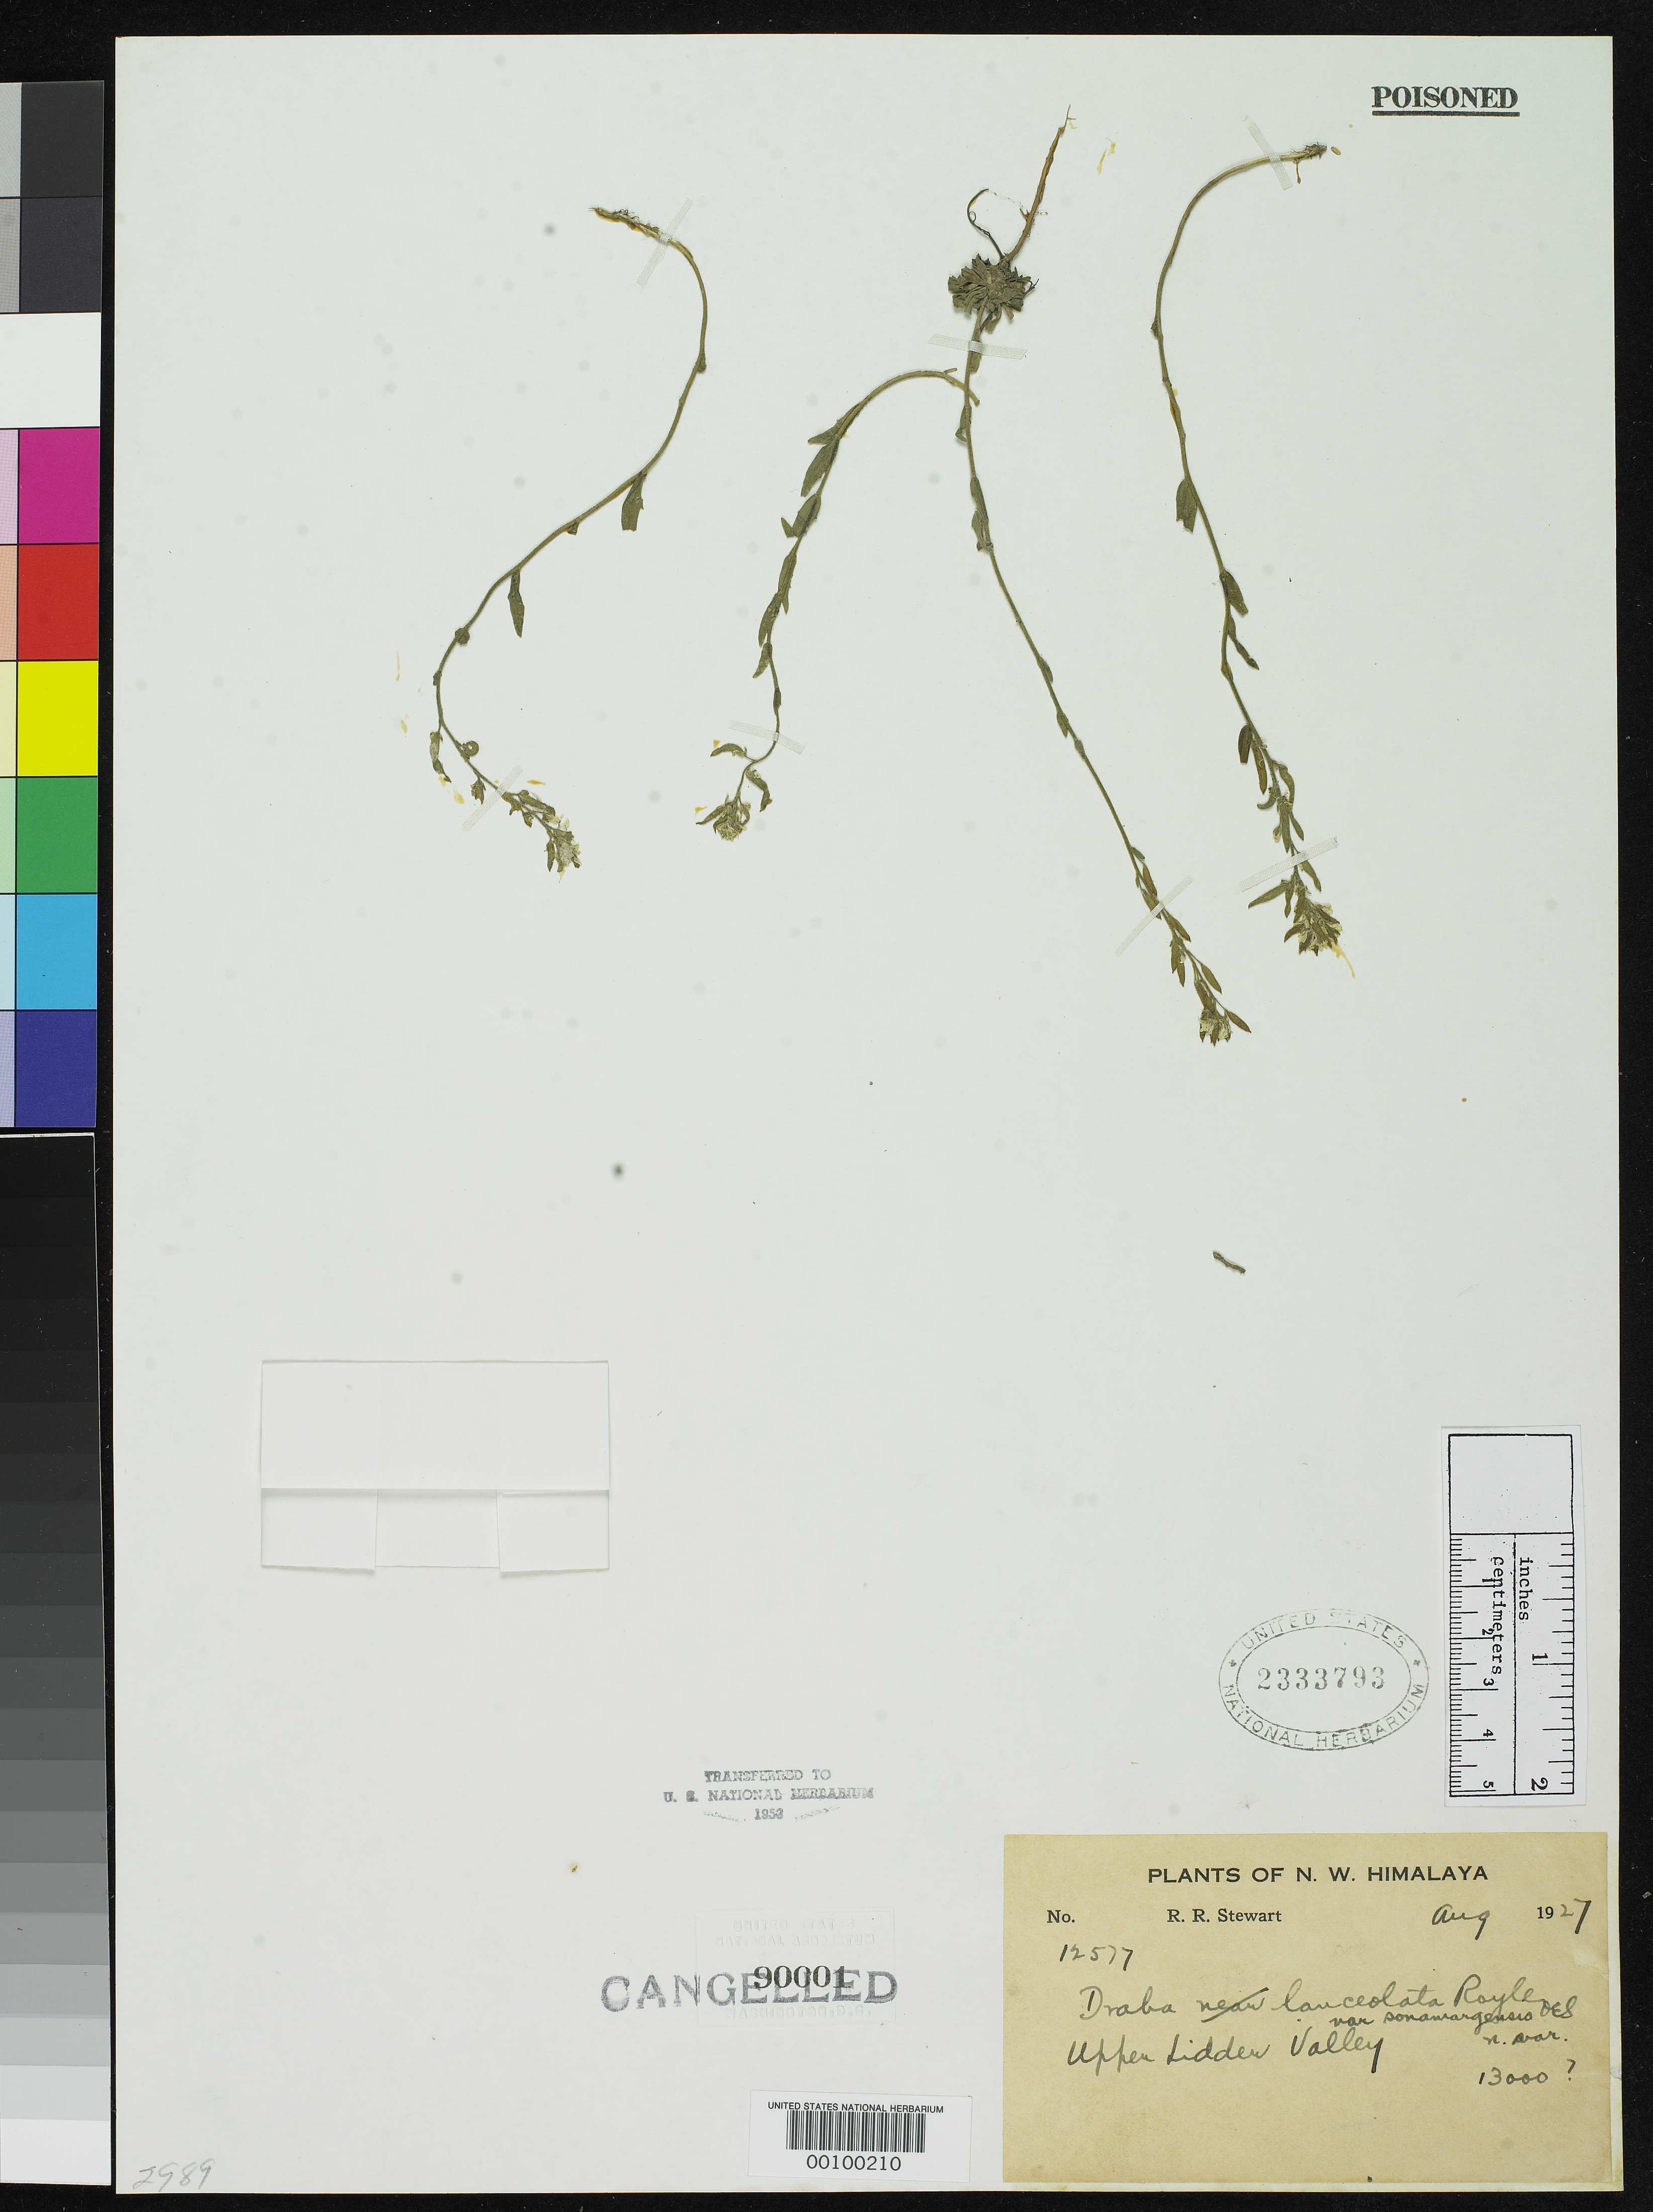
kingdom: Plantae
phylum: Tracheophyta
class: Magnoliopsida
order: Brassicales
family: Brassicaceae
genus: Draba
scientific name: Draba lanceolata var. sonamargensis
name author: O.E. Schulz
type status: Syntype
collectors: R. R. Stewart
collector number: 12577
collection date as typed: Aug 1927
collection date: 1927-08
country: India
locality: NW Himalaya, upper linden valley.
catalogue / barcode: US 2333793